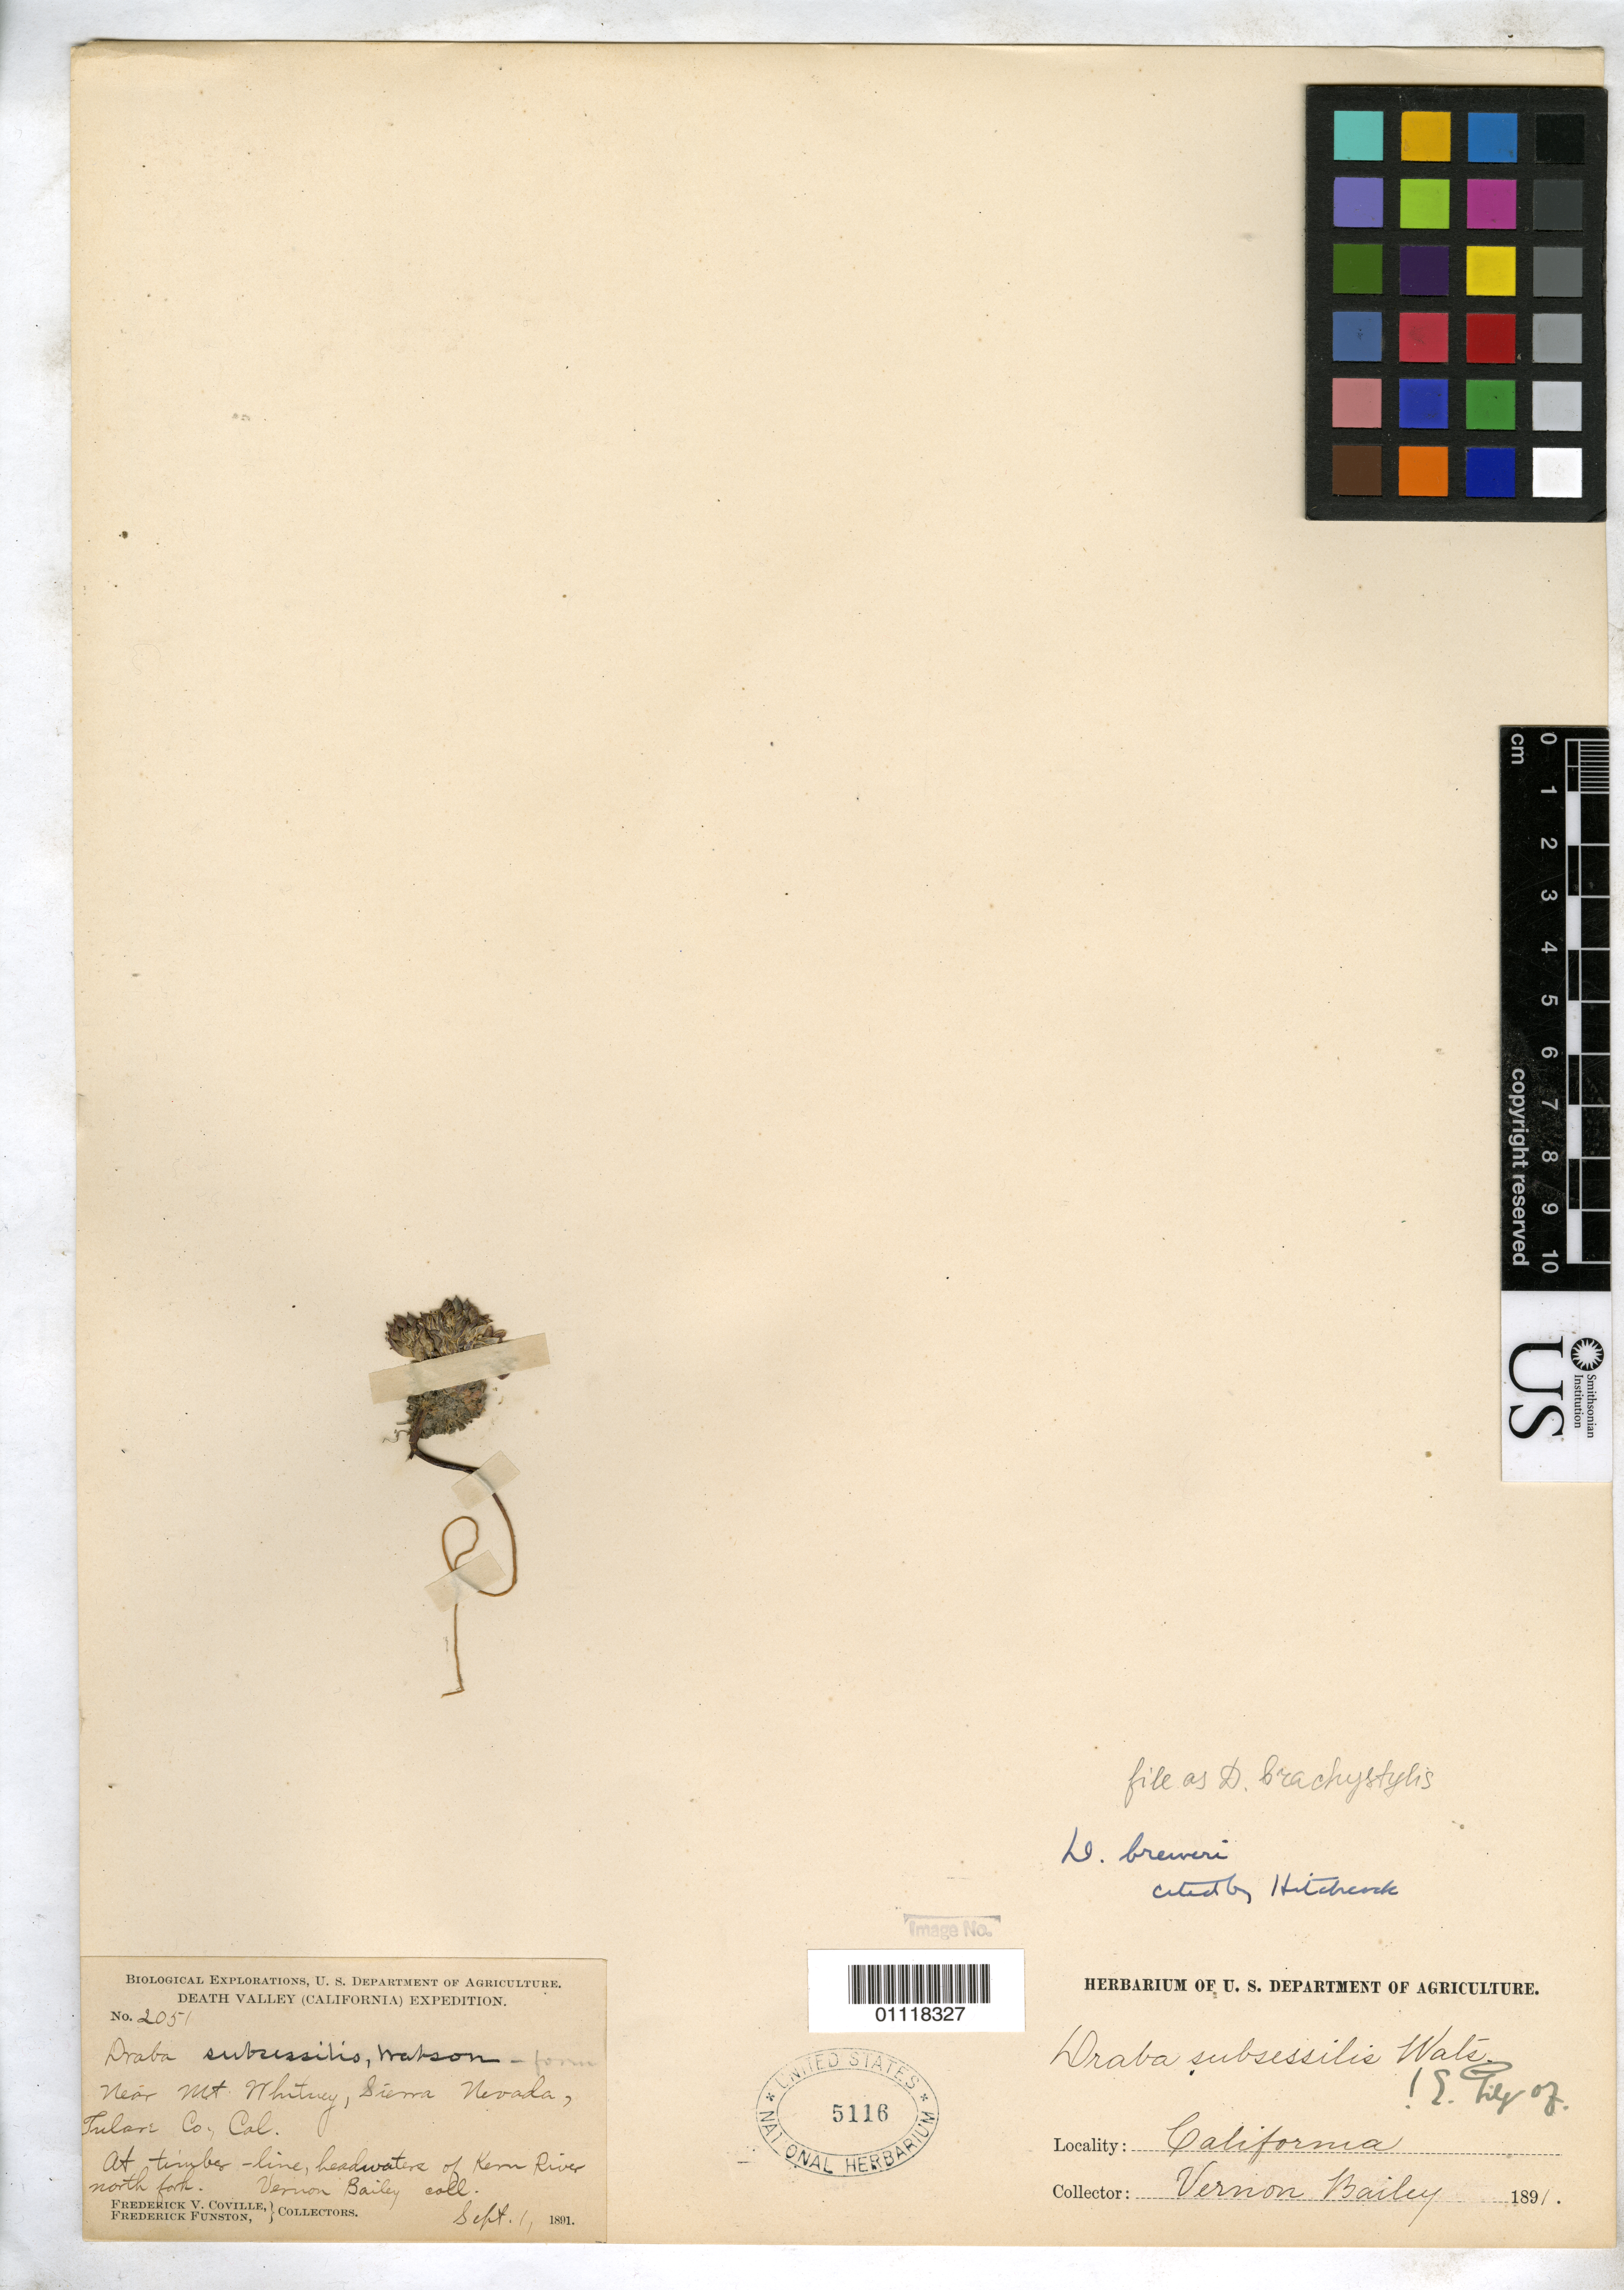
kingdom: Plantae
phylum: Tracheophyta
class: Magnoliopsida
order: Brassicales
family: Brassicaceae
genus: Draba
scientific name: Draba brachystylis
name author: Rydb.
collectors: F. V. Coville & T. H. Kearney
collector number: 2051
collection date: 1891-09-01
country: United States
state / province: California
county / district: Tulare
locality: Near Mt. Whitney, Sierra Nevada, Kern River north fork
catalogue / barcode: US 5116